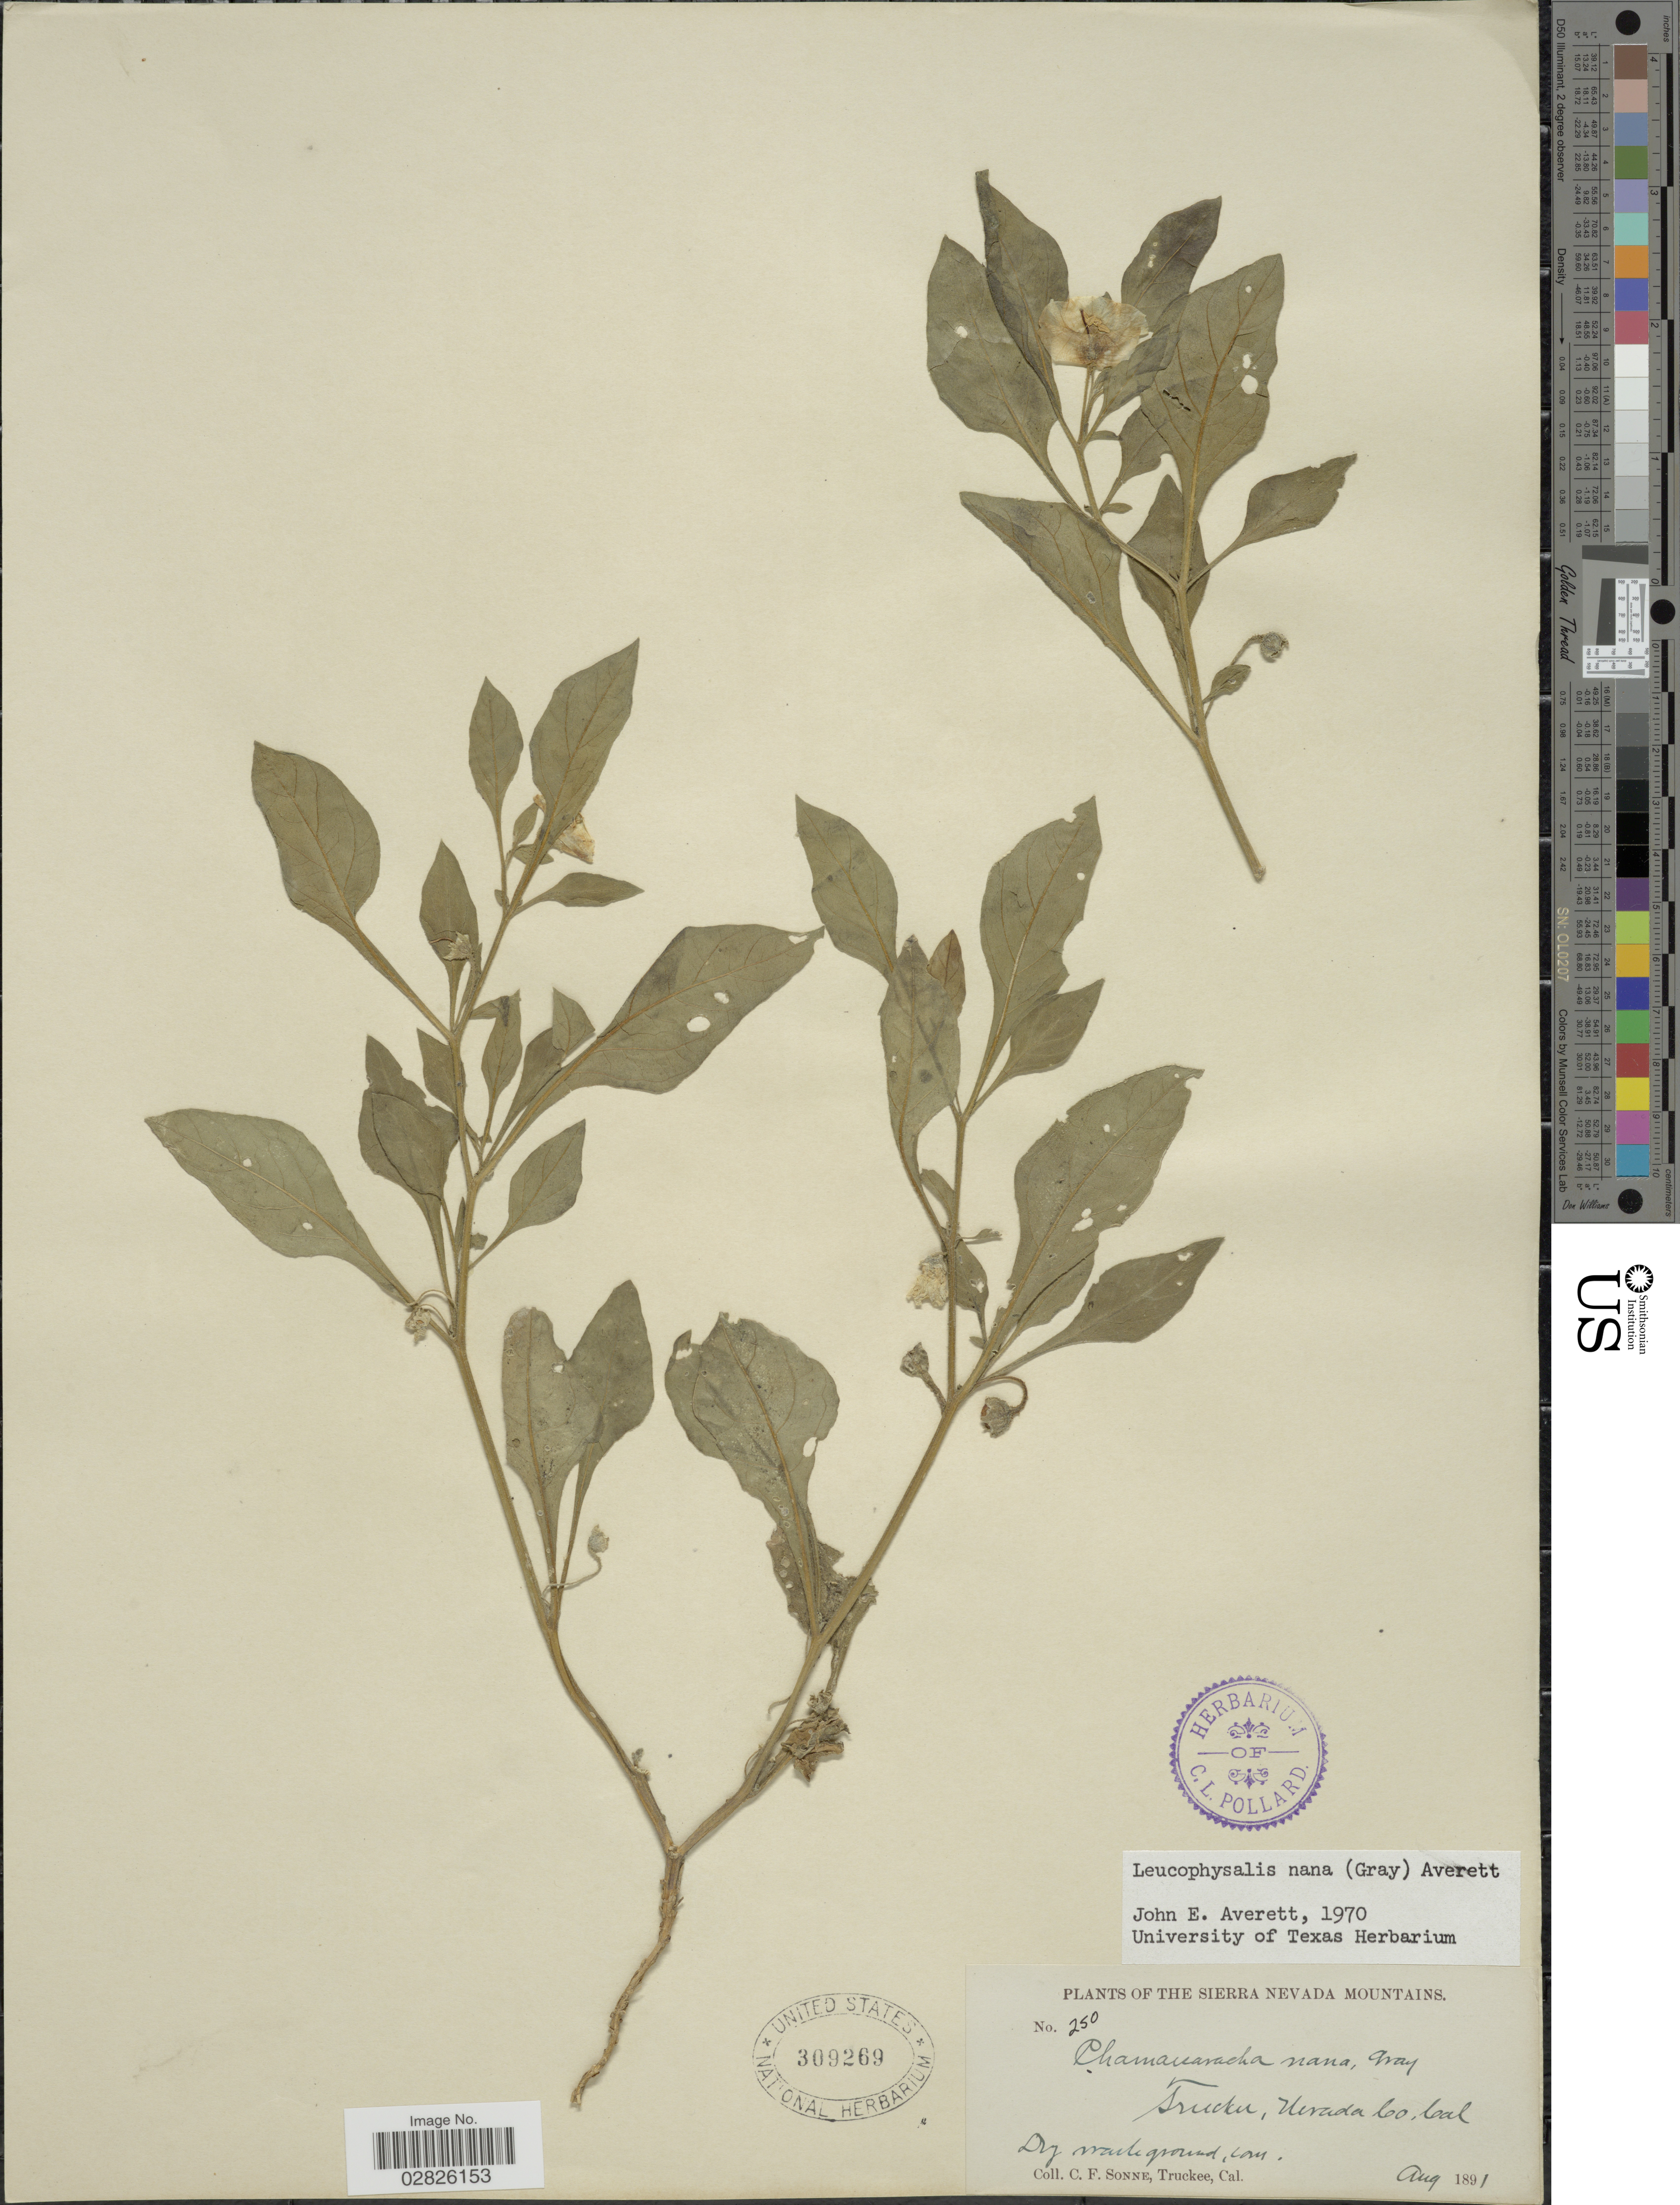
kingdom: Plantae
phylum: Tracheophyta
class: Magnoliopsida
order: Solanales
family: Solanaceae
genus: Leucophysalis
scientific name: Leucophysalis nana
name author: (A. Gray) Averett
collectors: C. Sonne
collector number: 250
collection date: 1891-08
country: United States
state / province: California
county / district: Nevada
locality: Sierra Nevada Mountains. Truckee, Nevada Co.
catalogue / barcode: US 309269